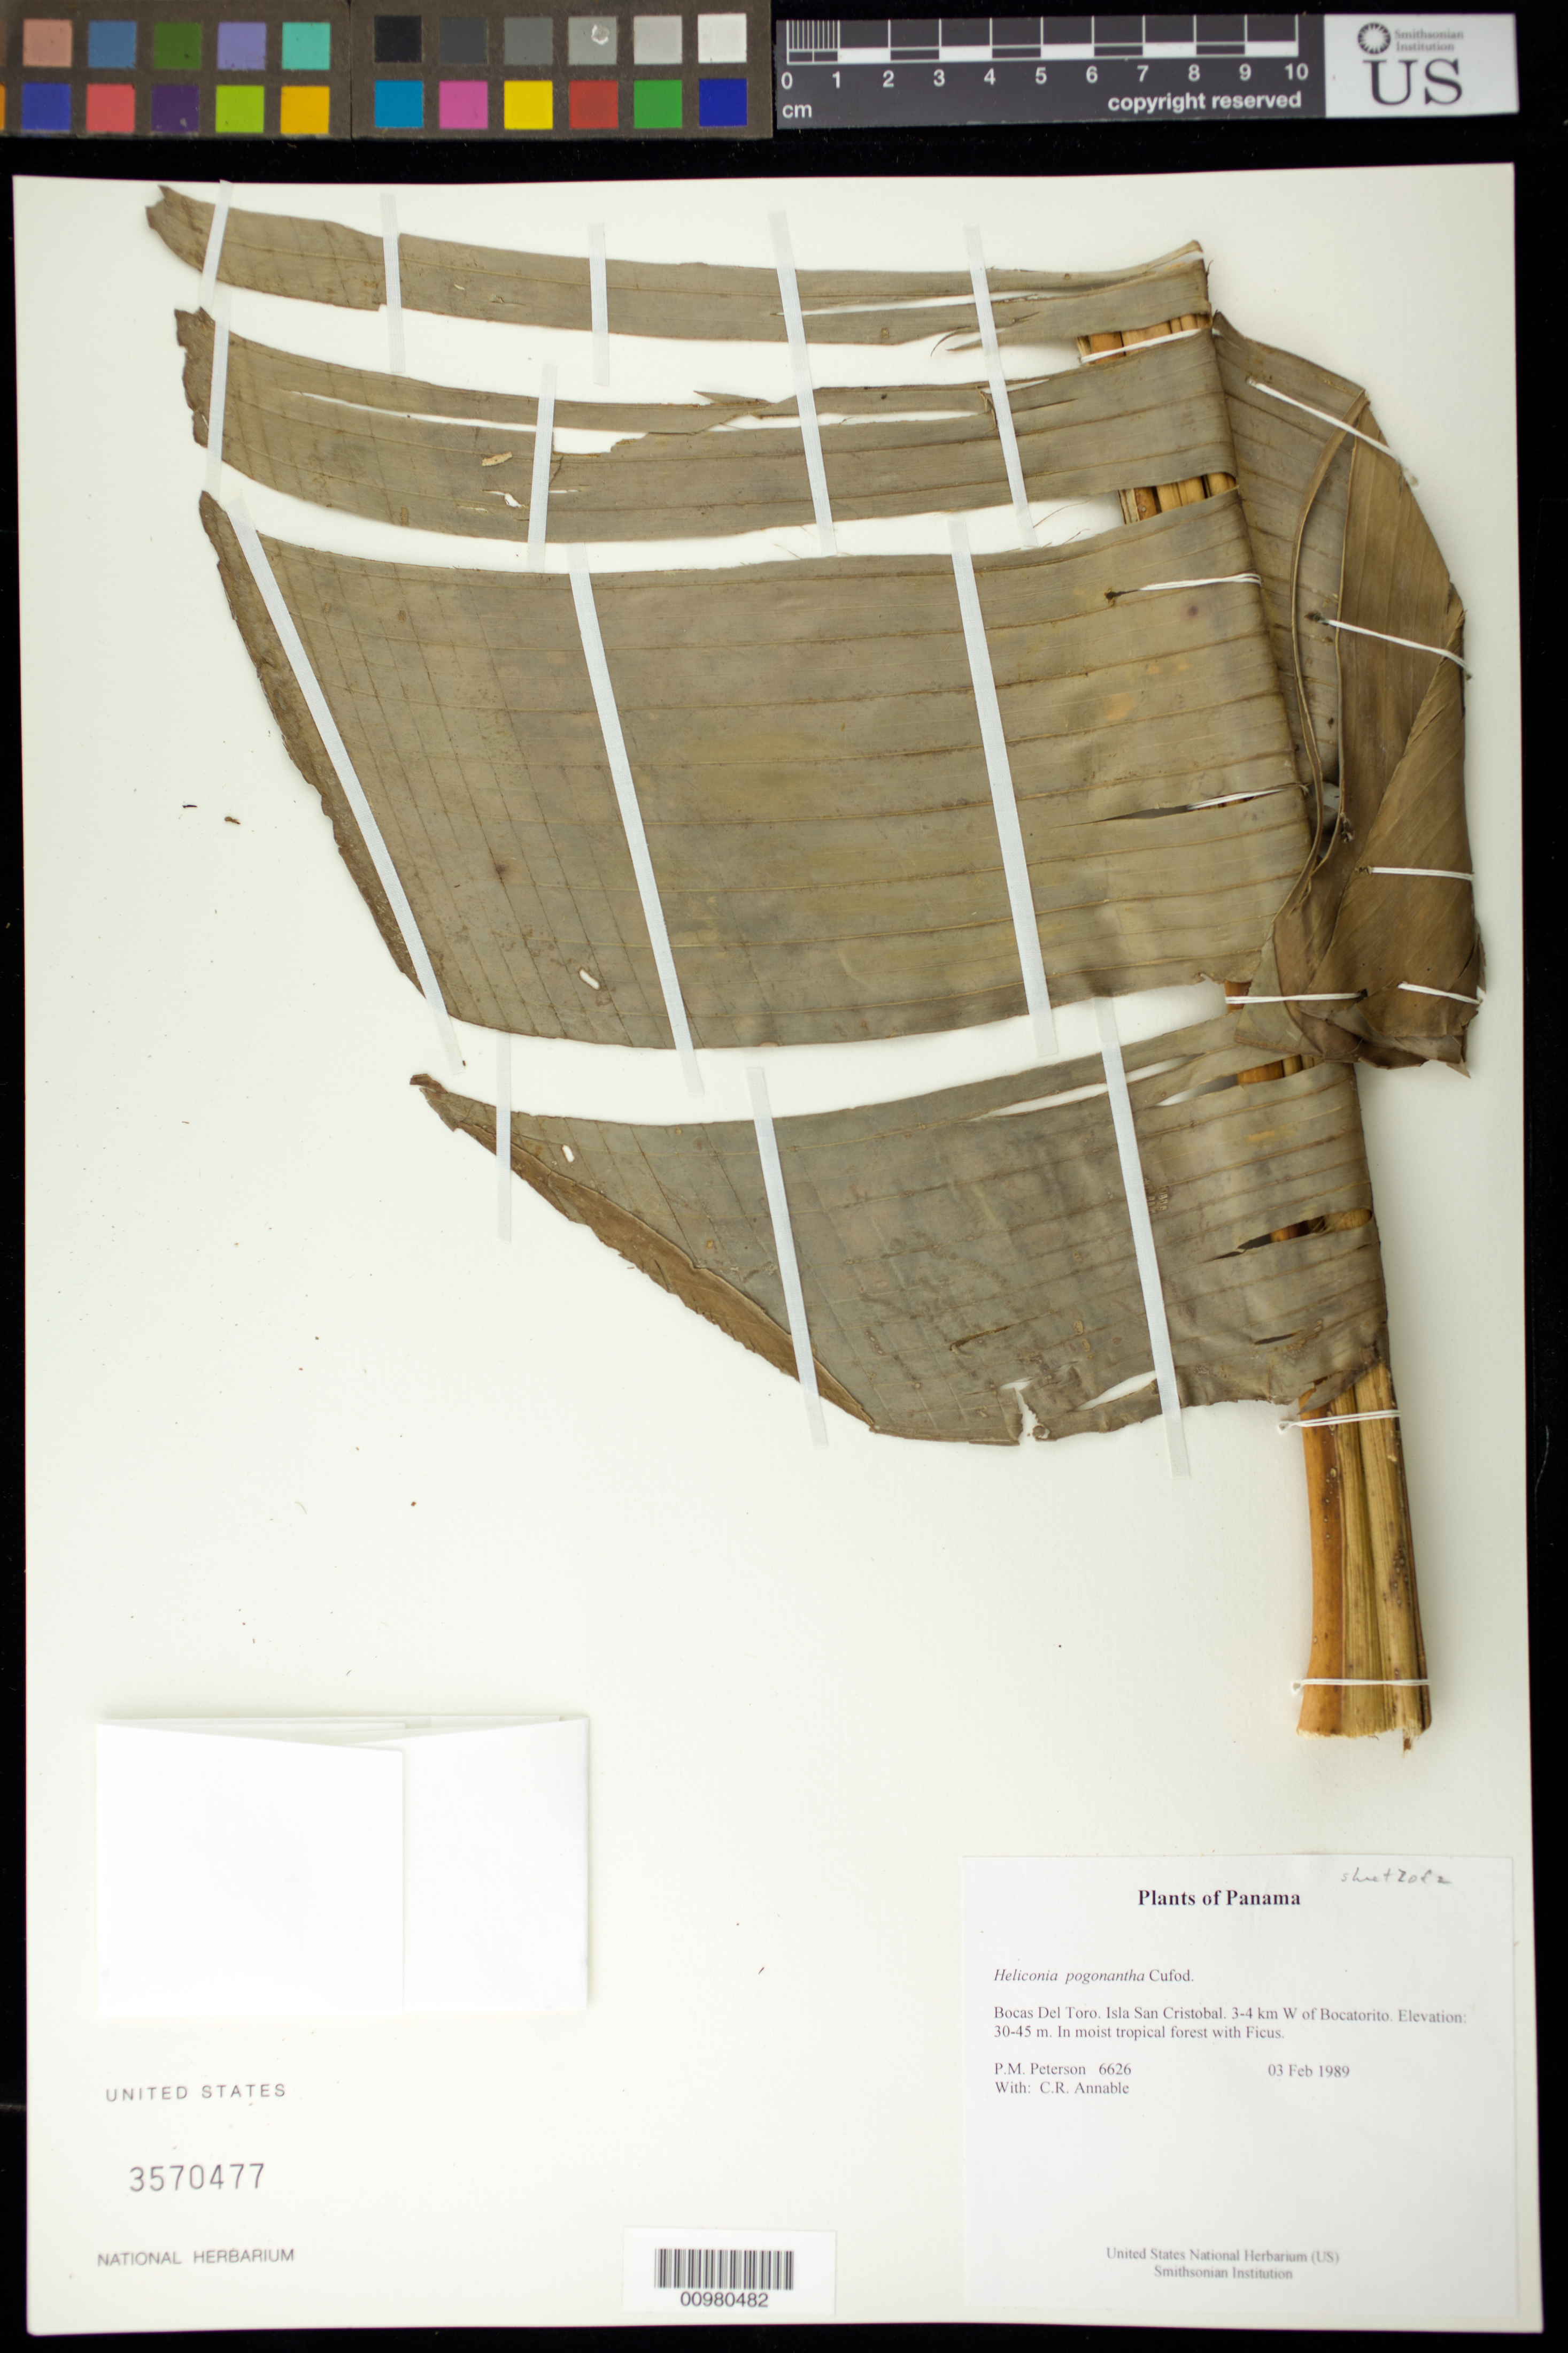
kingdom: Plantae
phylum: Tracheophyta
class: Liliopsida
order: Zingiberales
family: Heliconiaceae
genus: Heliconia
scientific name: Heliconia pogonantha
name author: Cufod.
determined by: Peterson, Paul M., (BOT), Smithsonian Institution - National Museum of Natural History (UNITED STATES)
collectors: P. M. Peterson & C. R. Annable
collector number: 06626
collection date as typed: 03 Feb 1989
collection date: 1989-02-03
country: Panama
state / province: Bocas del Toro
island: San Cristobal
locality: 3-4 km W of Bocatorito.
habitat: In moist tropical forest with Ficus.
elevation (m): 30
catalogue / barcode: US 3570477